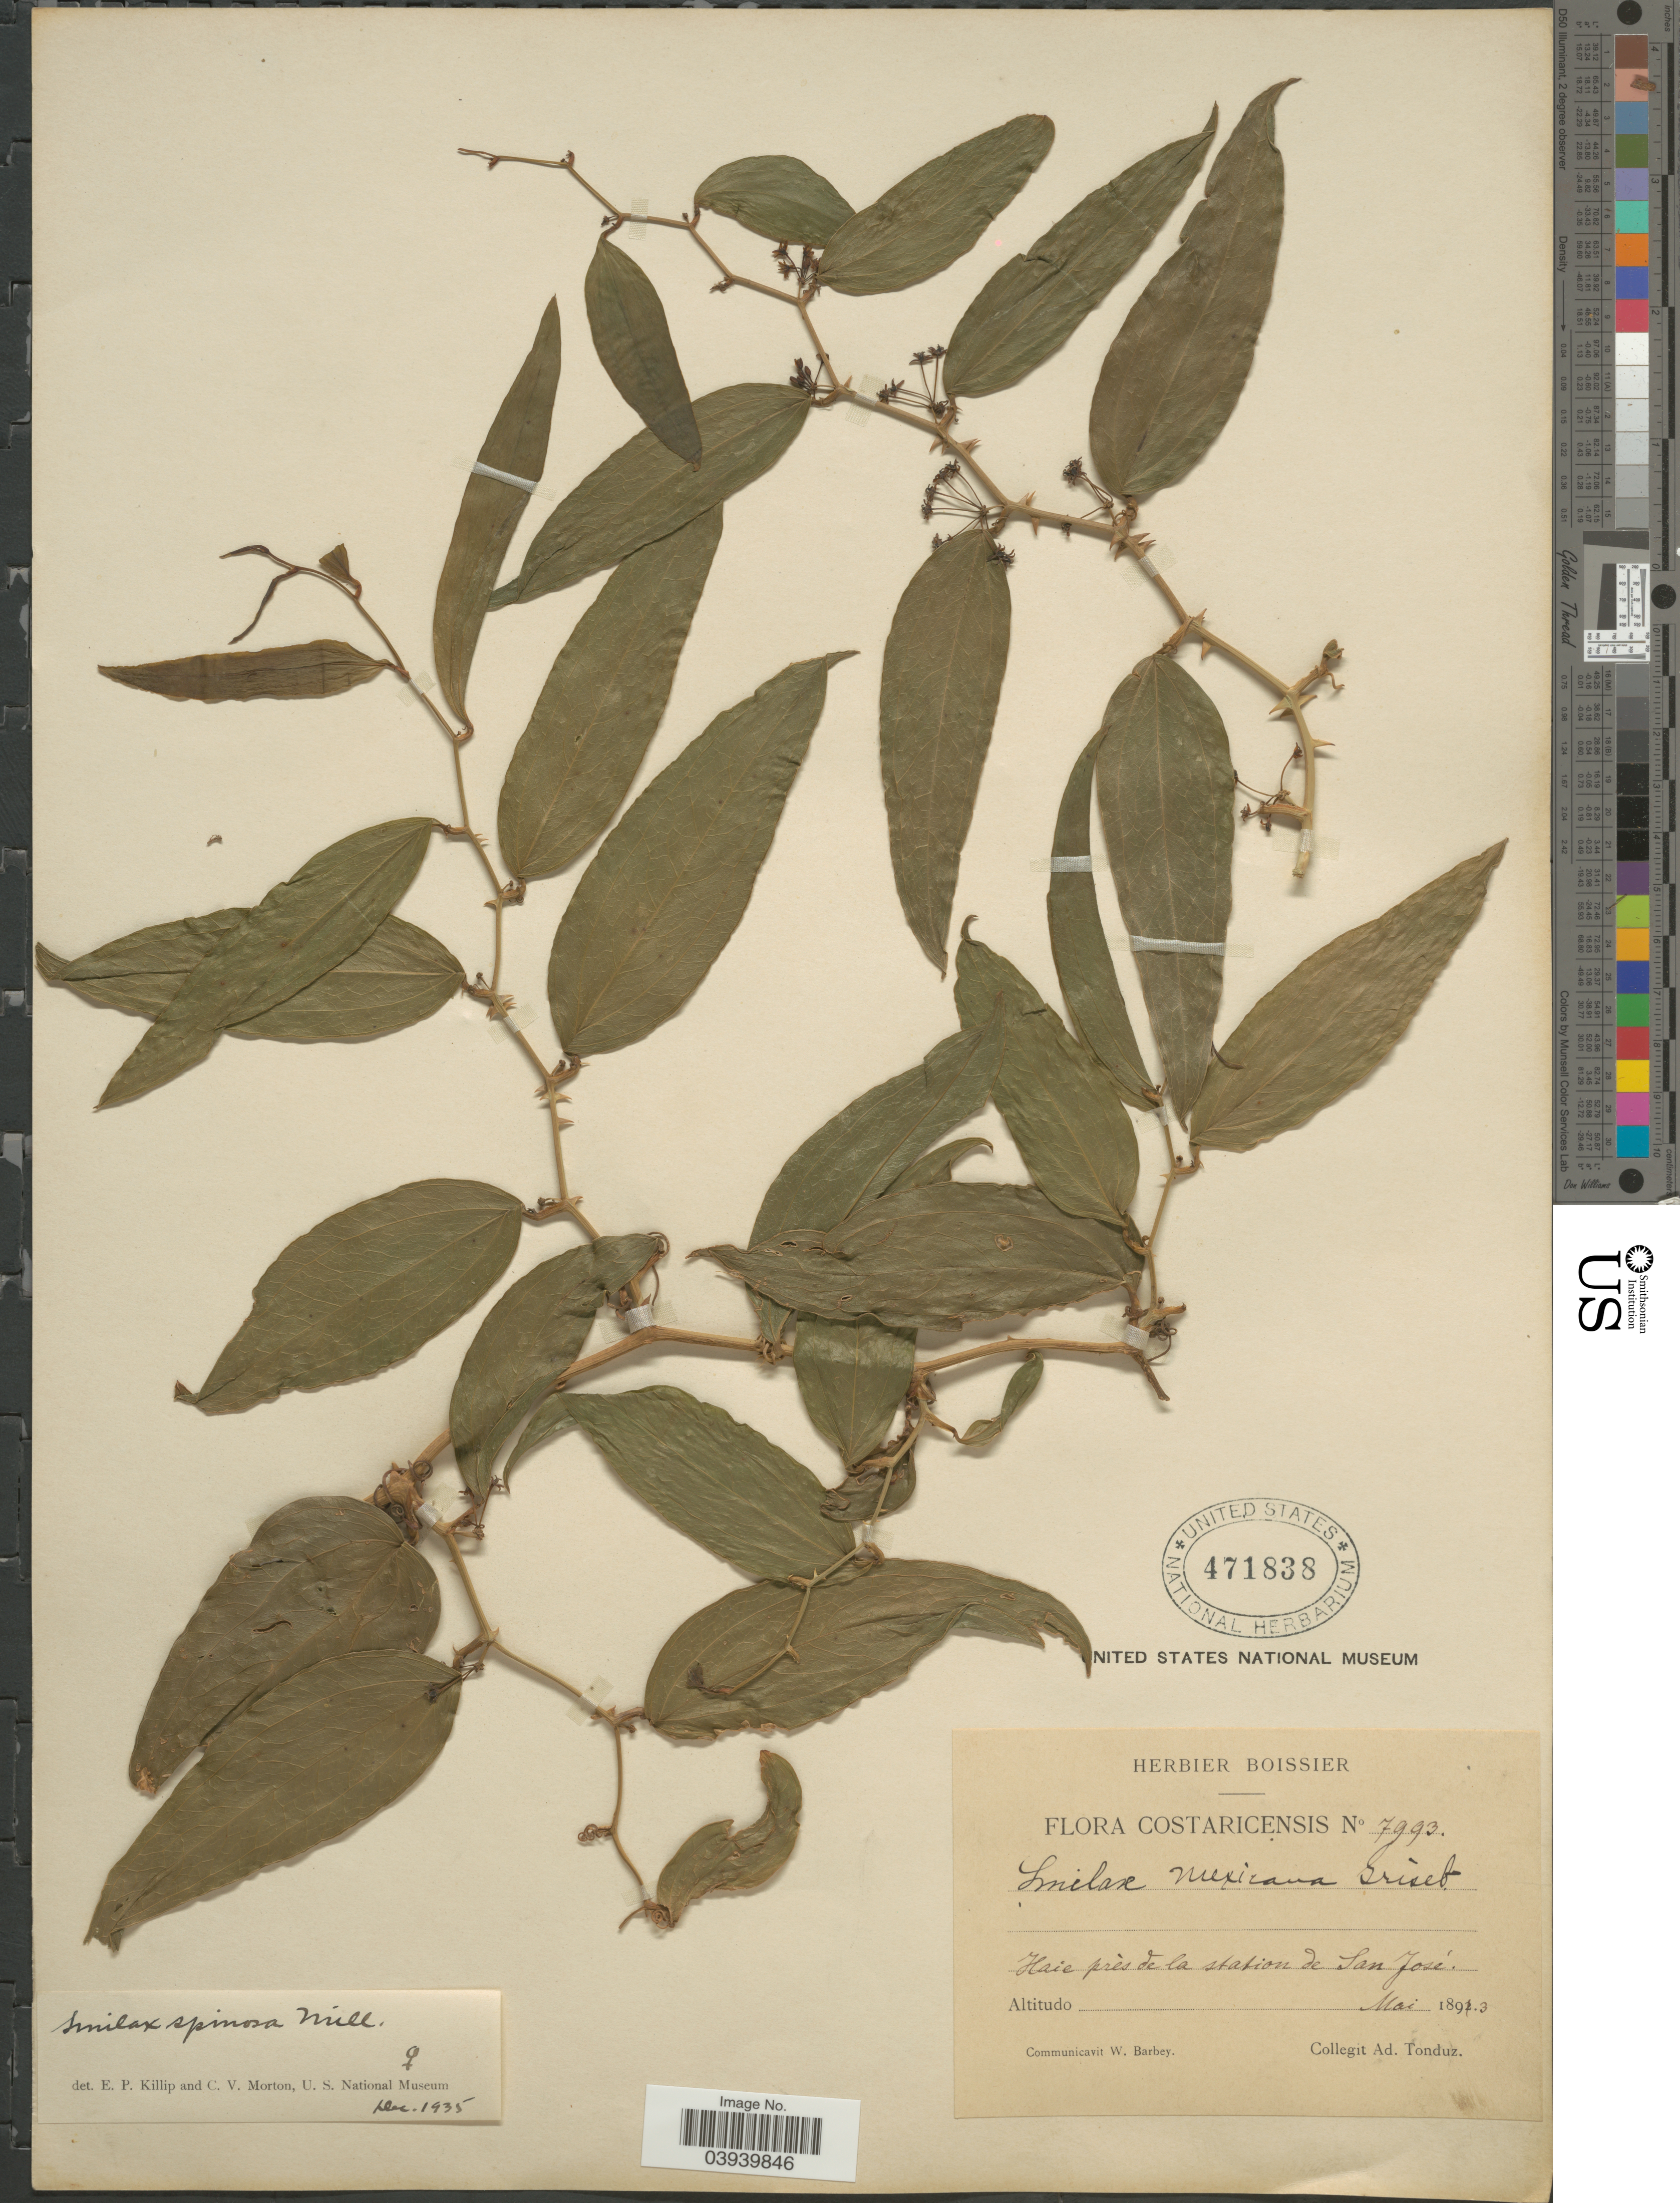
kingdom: Plantae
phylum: Tracheophyta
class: Liliopsida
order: Liliales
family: Smilacaceae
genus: Smilax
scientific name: Smilax spinosa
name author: Mill.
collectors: A. Tonduz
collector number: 7993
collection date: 1893-05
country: Costa Rica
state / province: San José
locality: Haie près de la station de San José.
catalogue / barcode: US 471838